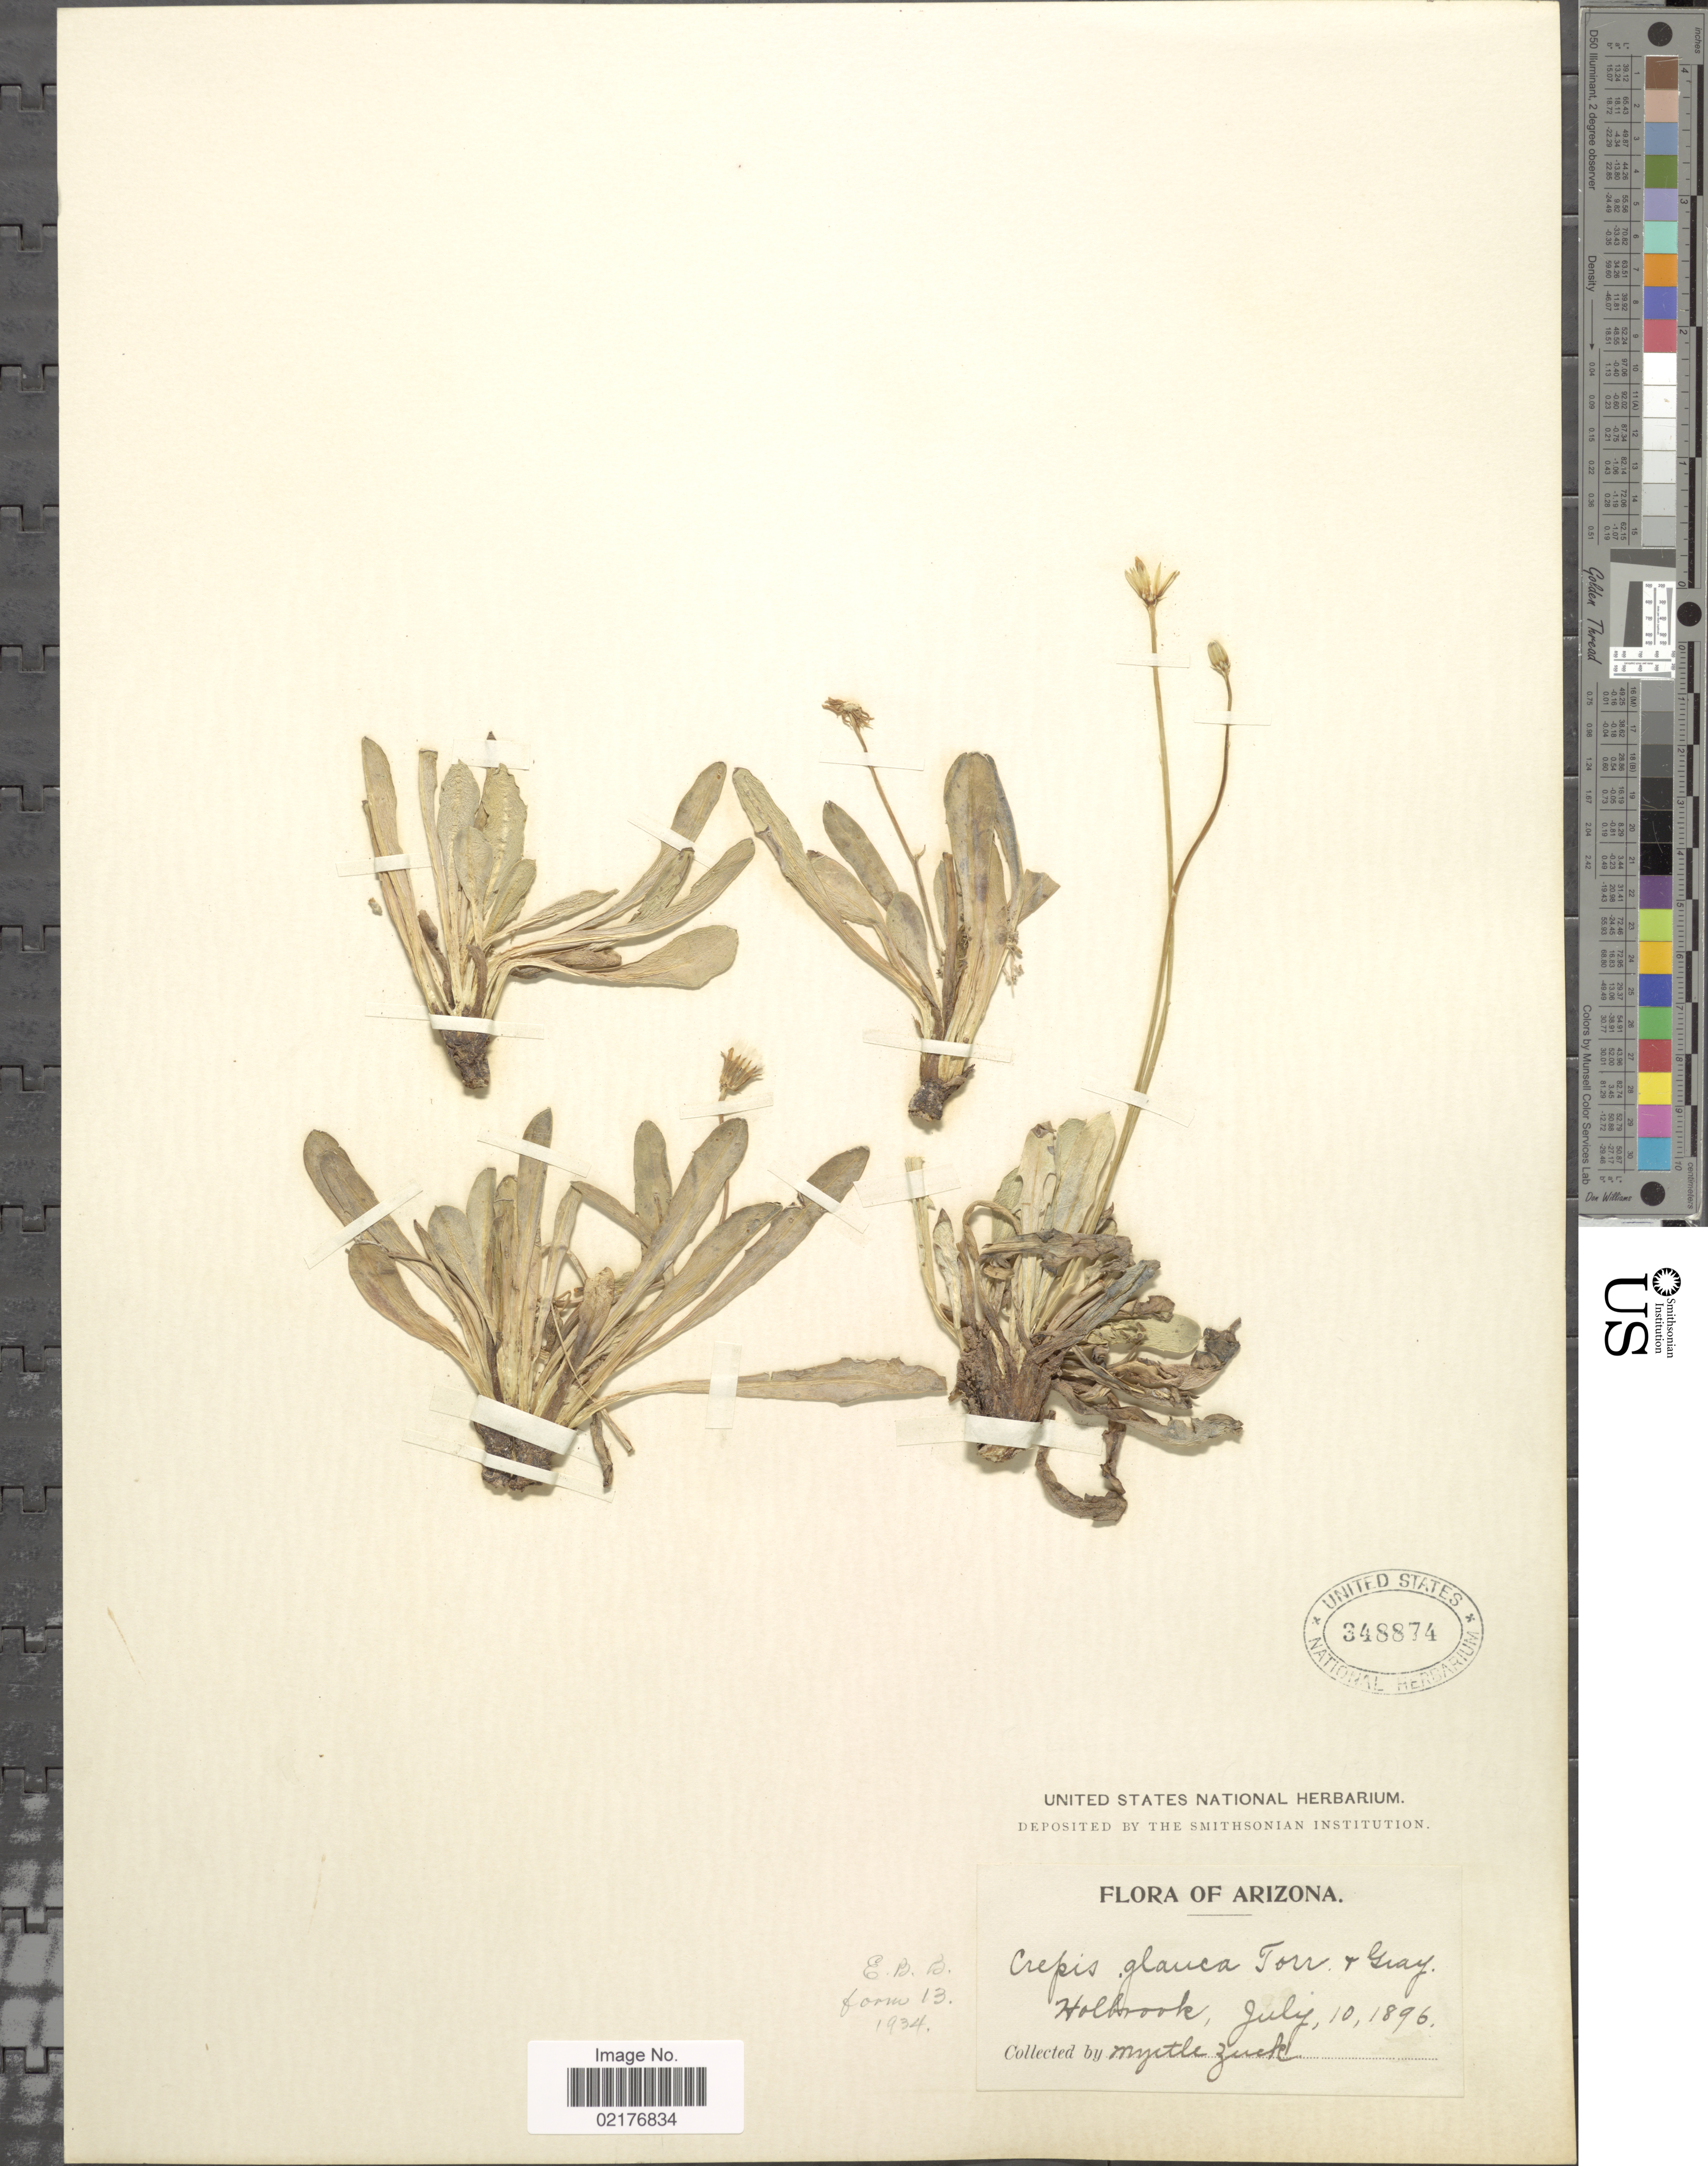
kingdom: Plantae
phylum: Tracheophyta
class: Magnoliopsida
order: Asterales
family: Asteraceae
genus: Askellia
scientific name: Askellia flexuosa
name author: (Ledeb.) W.A. Weber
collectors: M. Zuck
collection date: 1896-07-10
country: United States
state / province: Arizona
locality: Holbrook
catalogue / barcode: US 348874